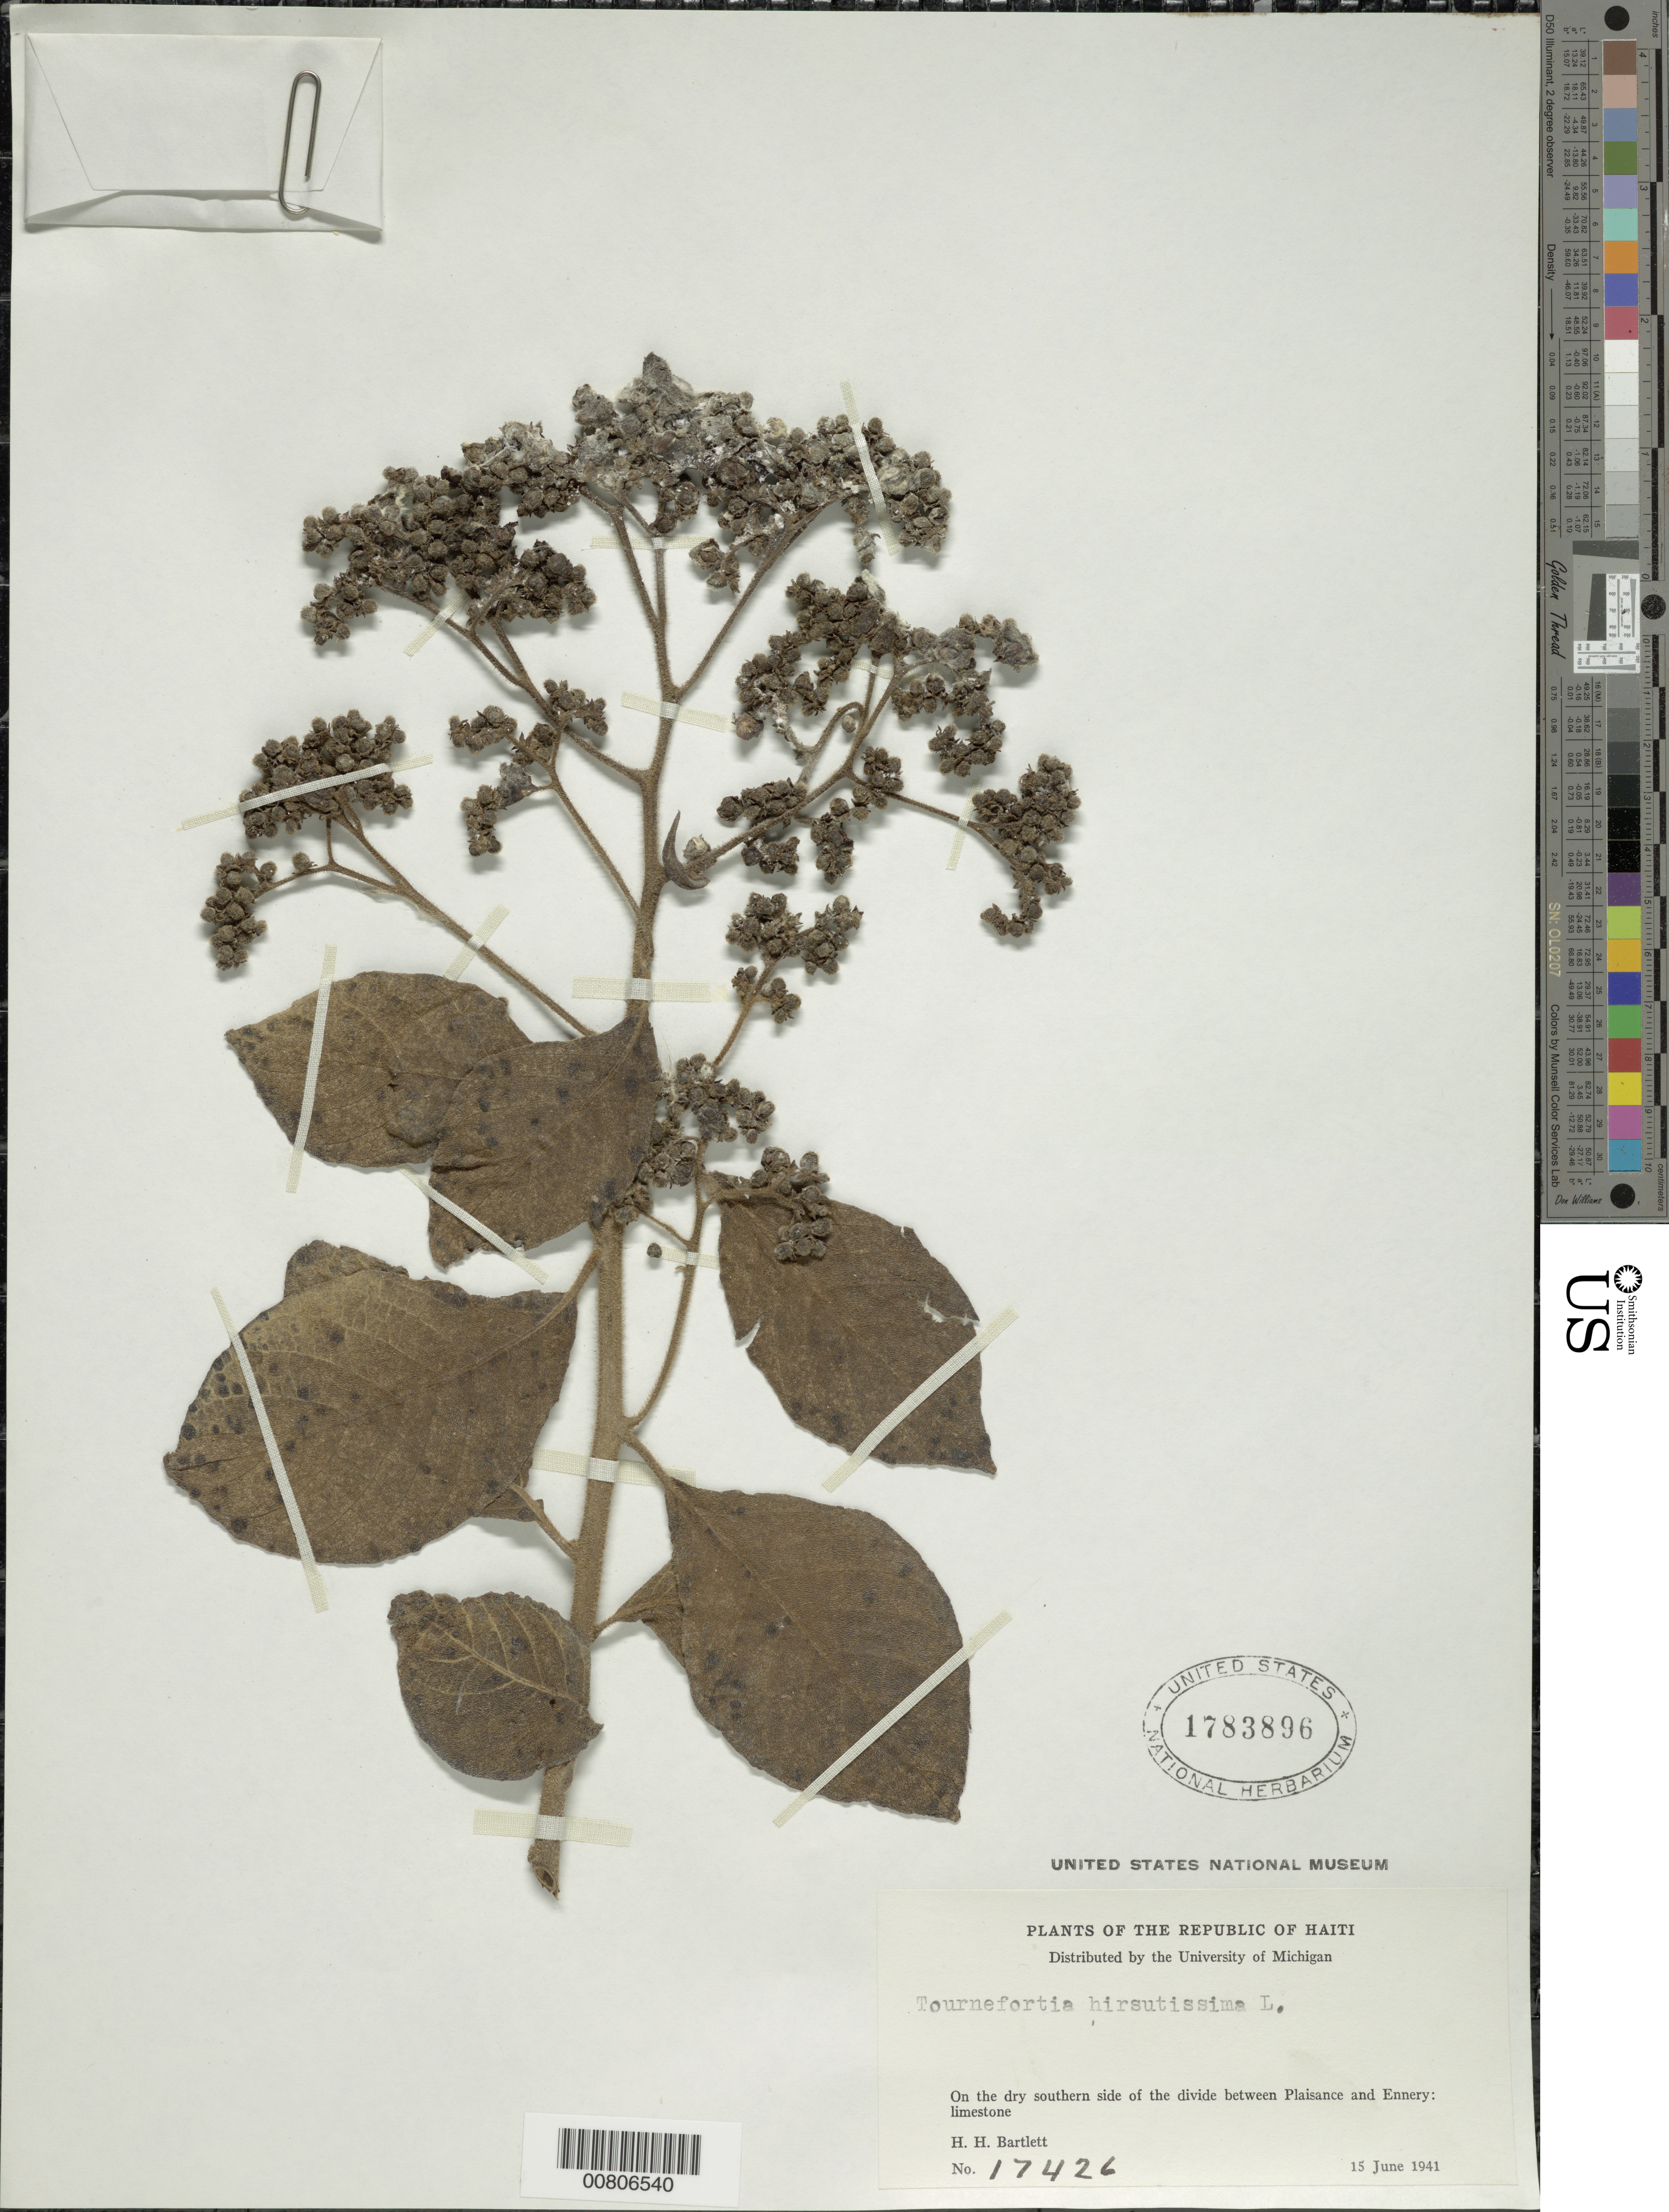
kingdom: Plantae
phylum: Tracheophyta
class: Magnoliopsida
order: Boraginales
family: Heliotropiaceae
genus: Tournefortia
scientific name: Tournefortia hirsutissima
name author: L.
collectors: H. H. Bartlett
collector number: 17426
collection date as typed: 15 Jun 1941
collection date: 1941-06-15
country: Haiti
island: Hispaniola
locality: Plaisance to Ennery,S side of divide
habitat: Dry S side; limestone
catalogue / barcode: US 1783896